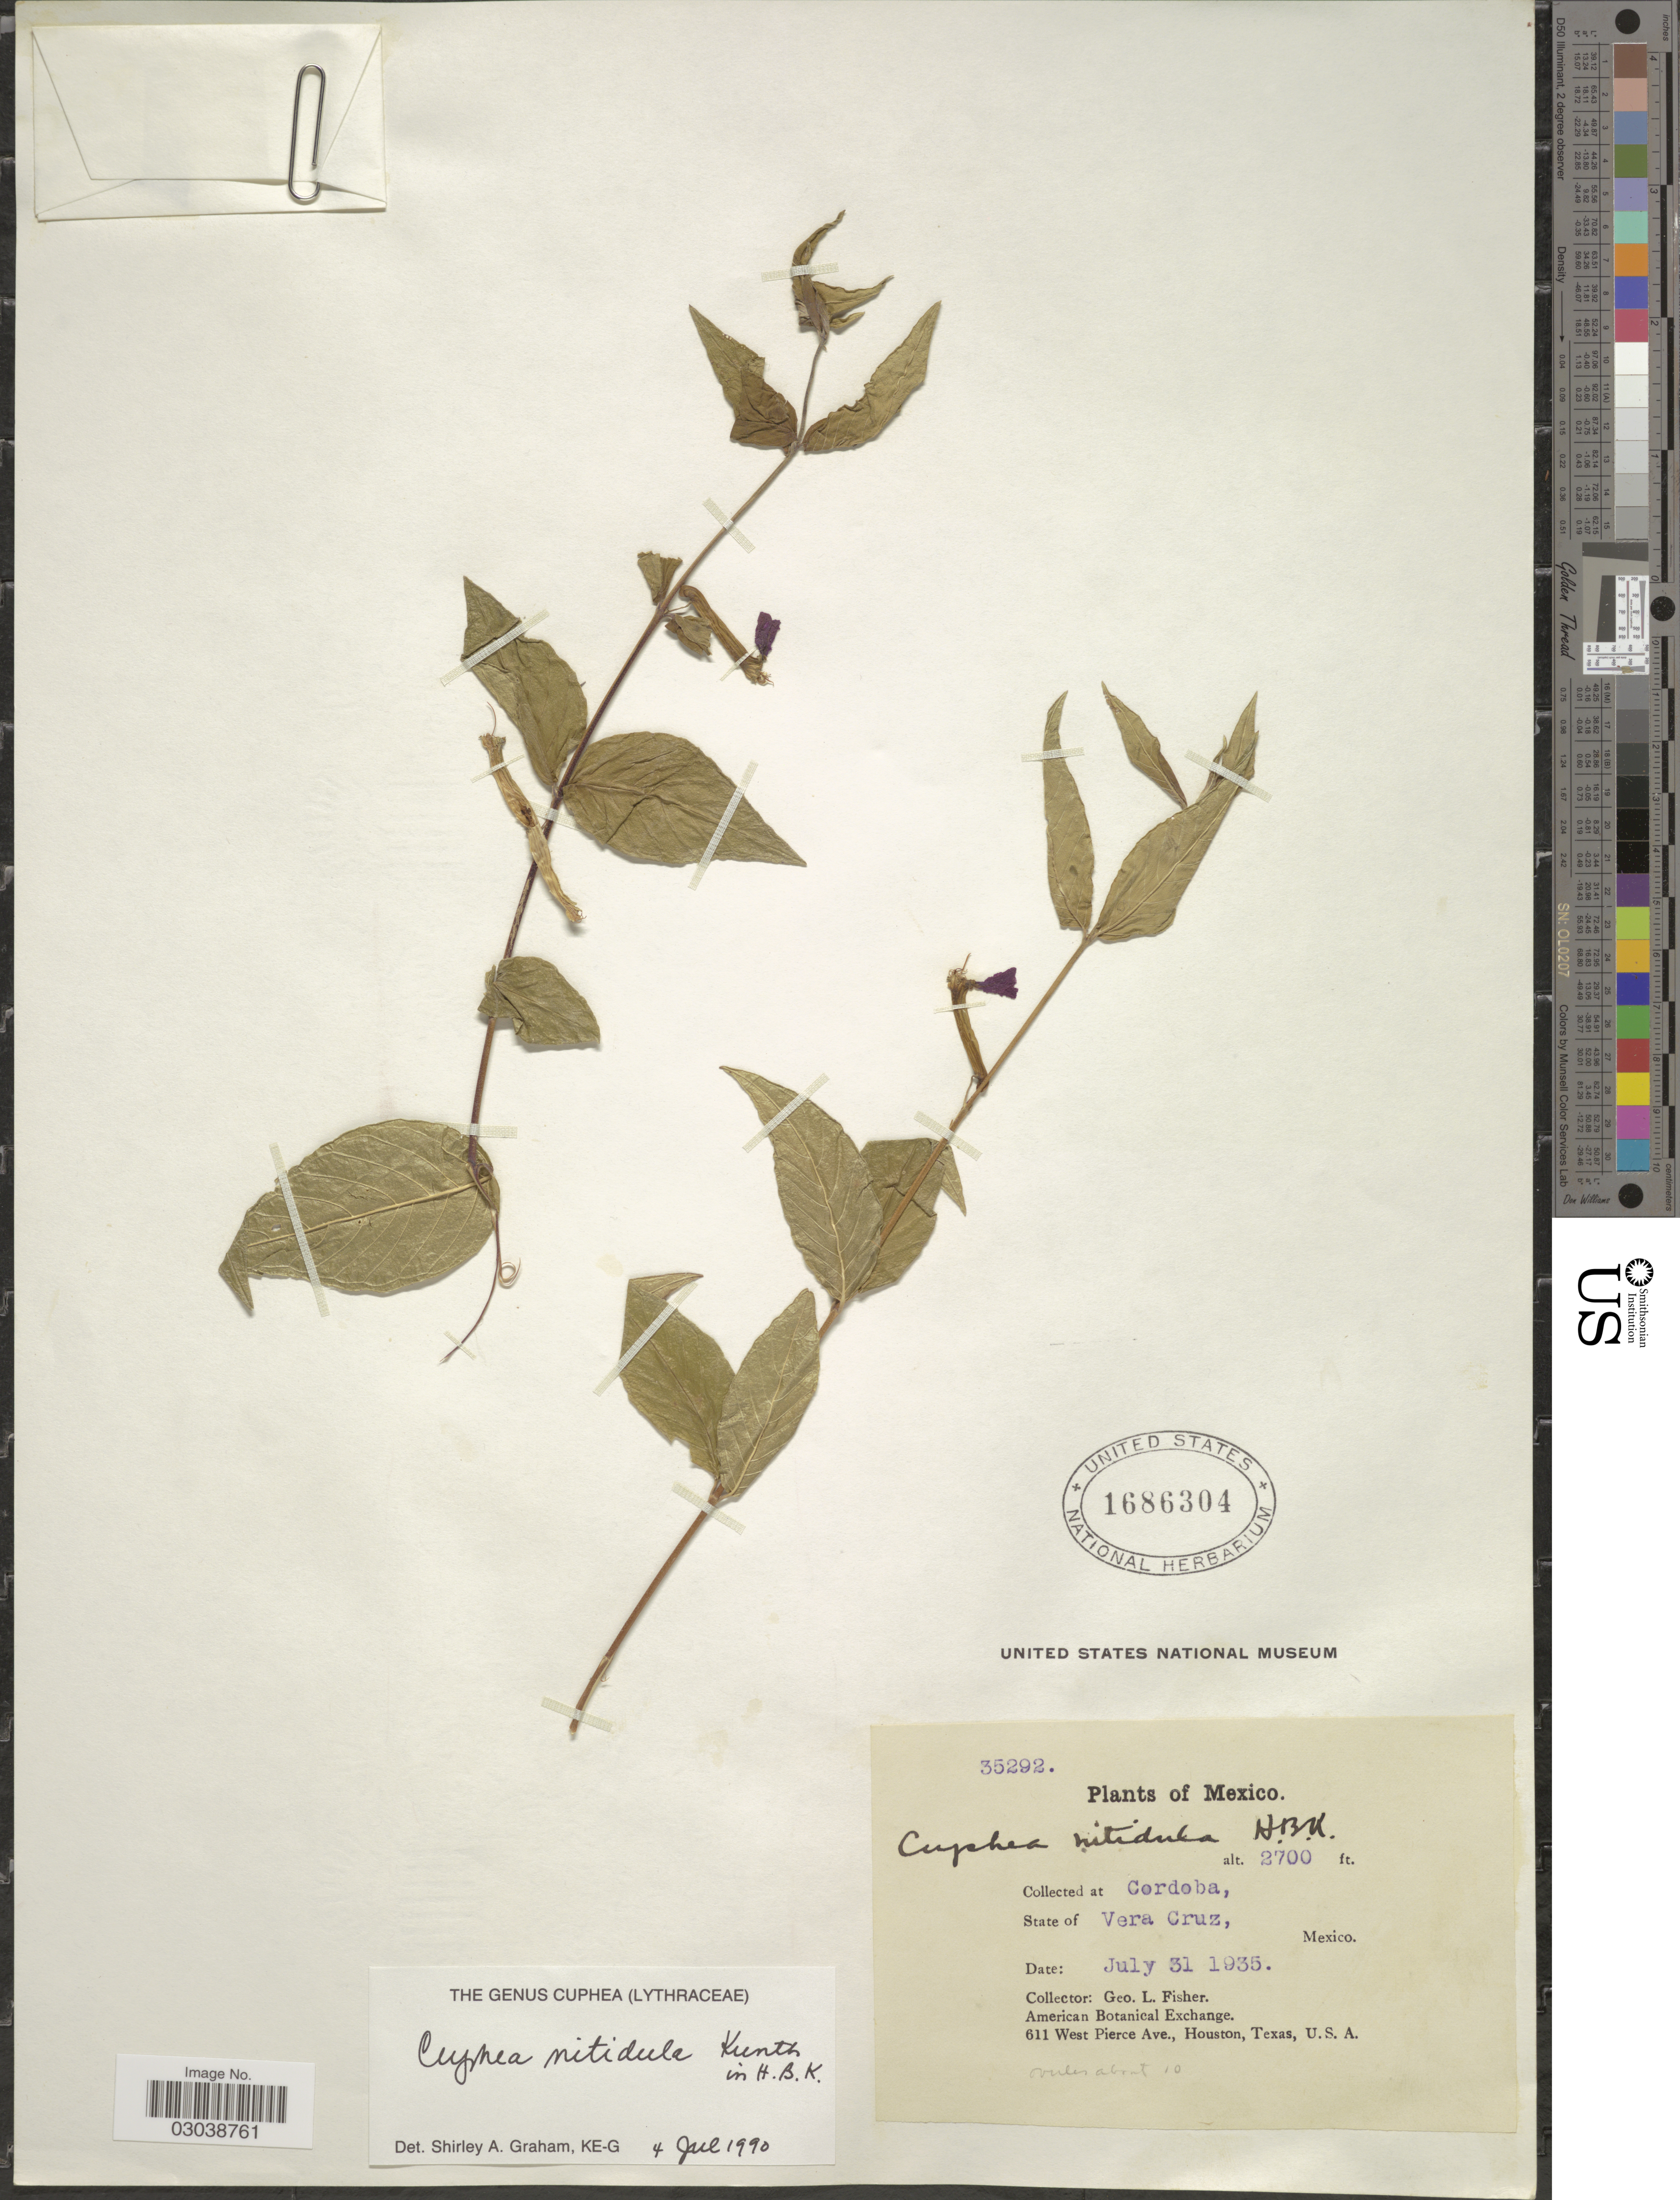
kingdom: Plantae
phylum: Tracheophyta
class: Magnoliopsida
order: Myrtales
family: Lythraceae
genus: Cuphea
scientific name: Cuphea nitidula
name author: Kunth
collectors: G. L. Fisher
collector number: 35292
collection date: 1935-07-31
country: Mexico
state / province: Veracruz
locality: Cordoba, State of Vera Cruz.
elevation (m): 823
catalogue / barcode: US 1686304